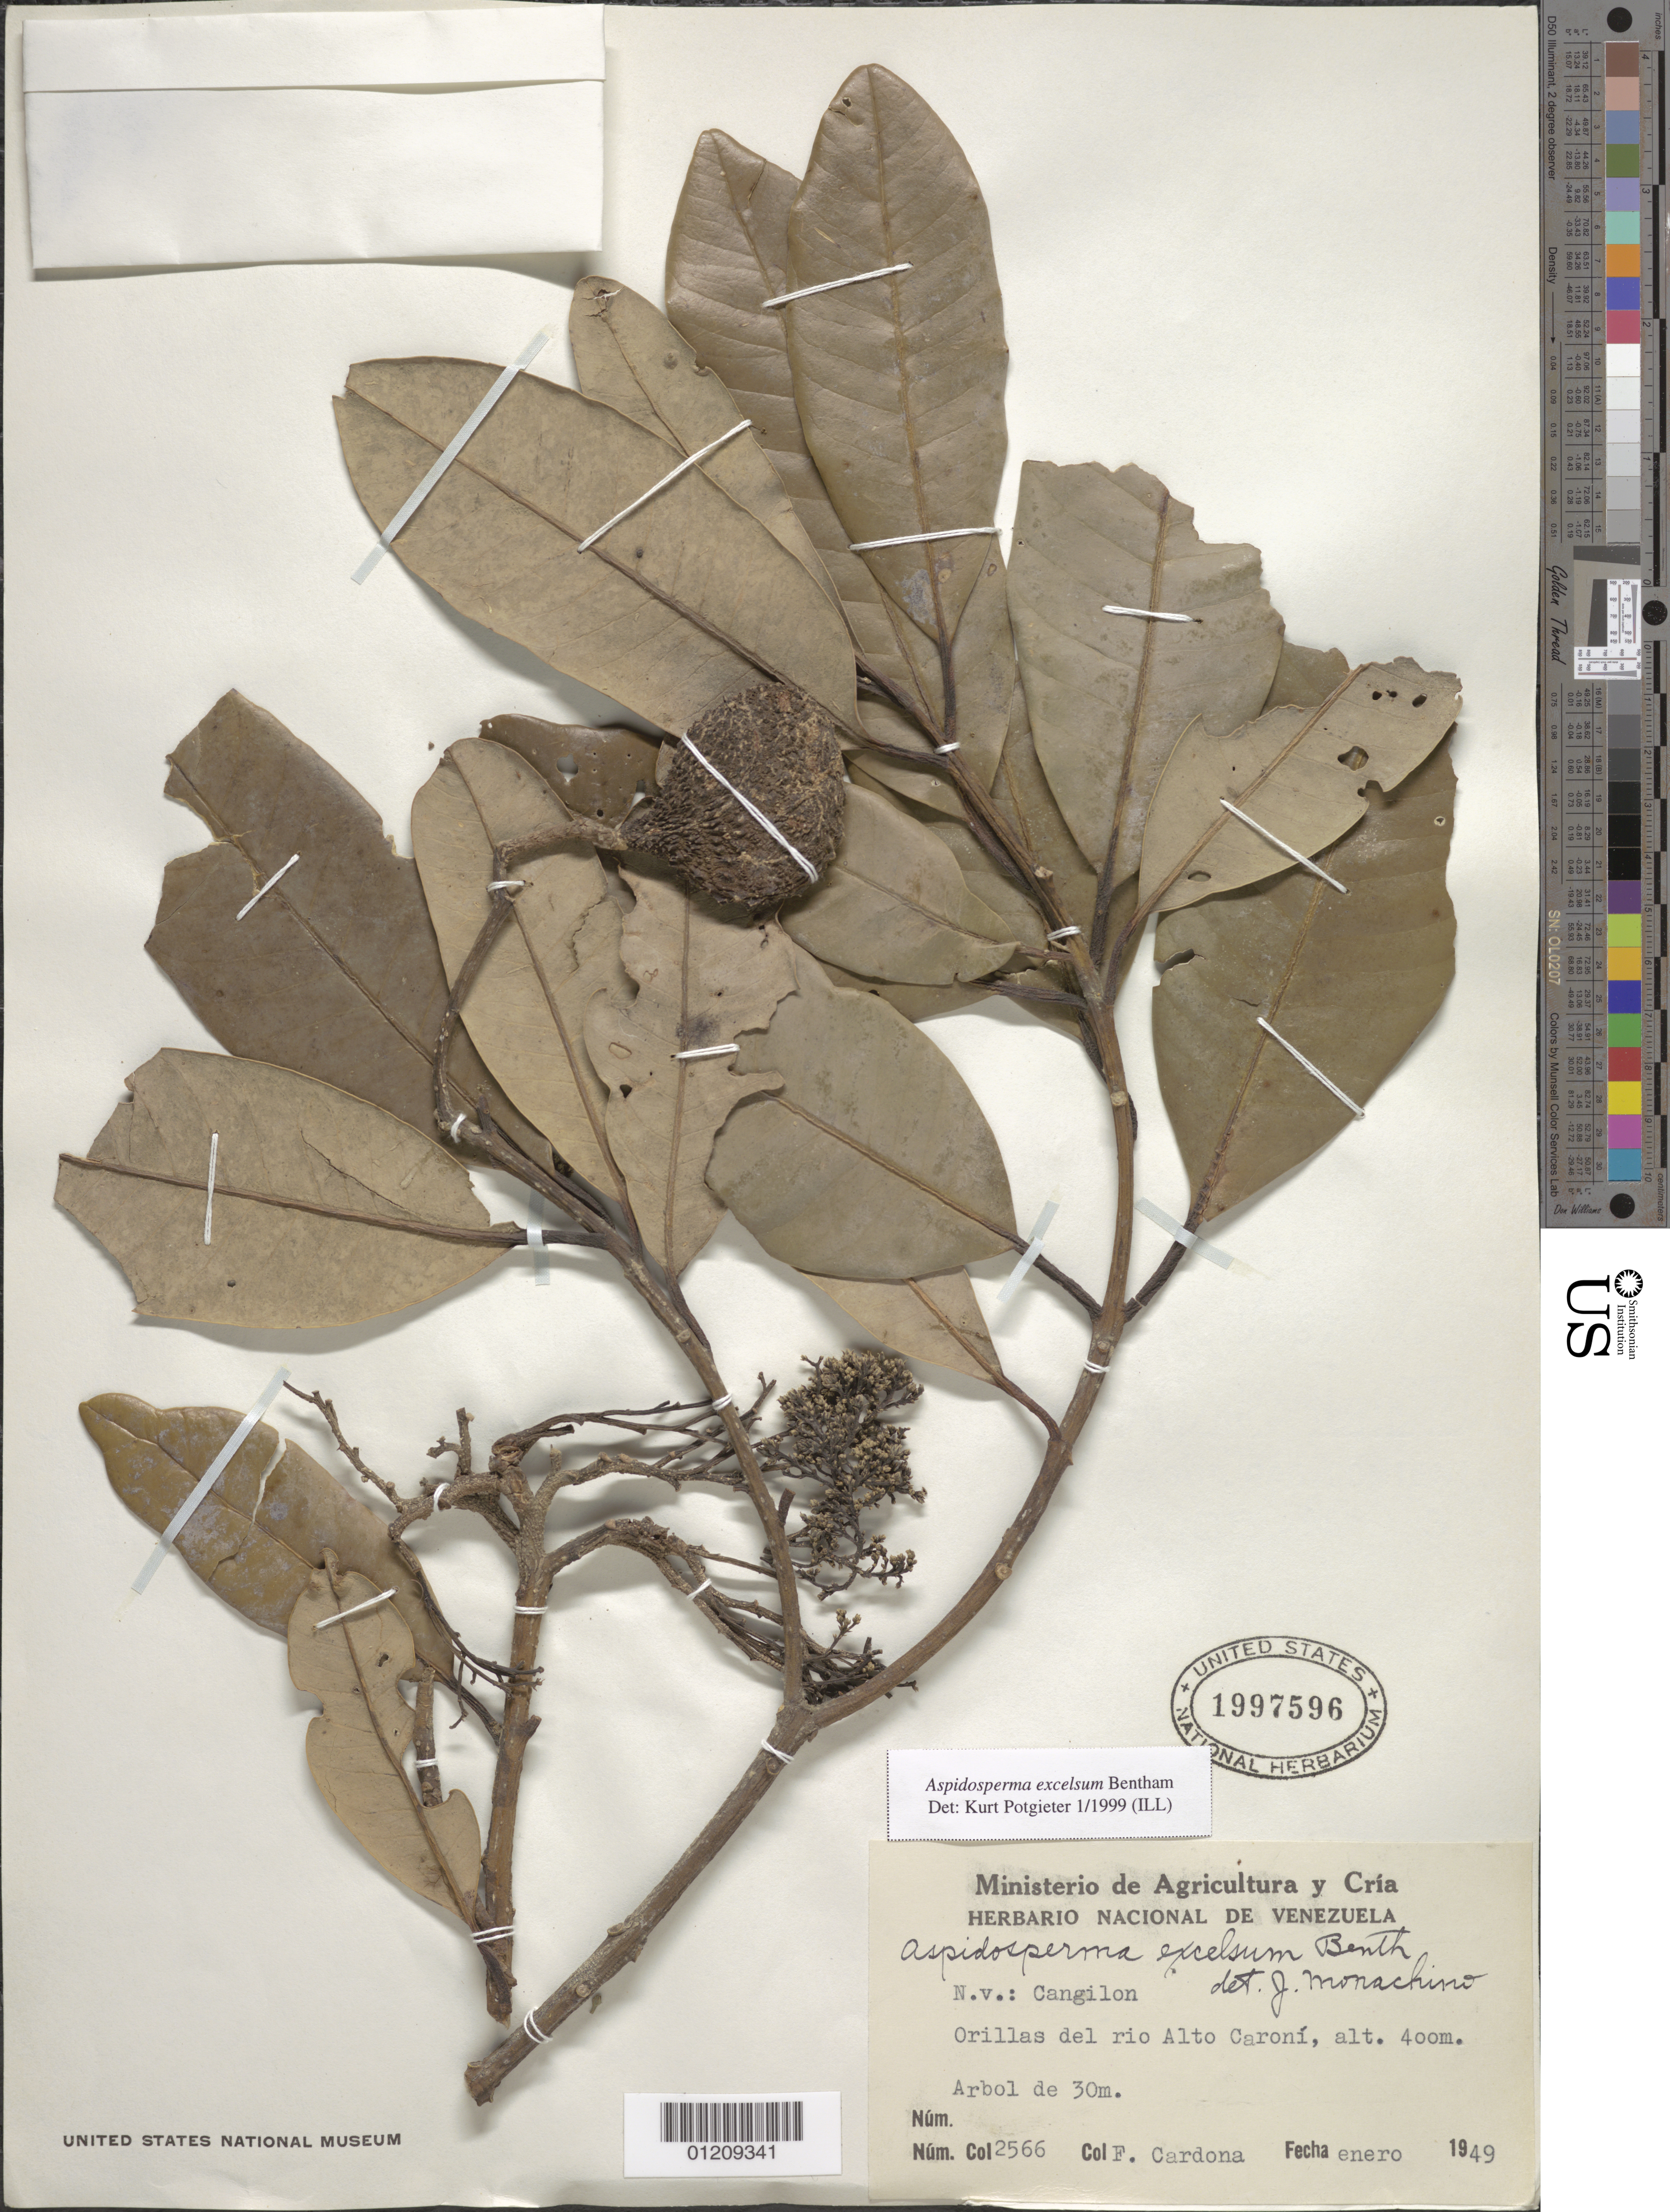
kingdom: Plantae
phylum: Tracheophyta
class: Magnoliopsida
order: Gentianales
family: Apocynaceae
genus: Aspidosperma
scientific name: Aspidosperma excelsum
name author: Benth.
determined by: Potgieter, K.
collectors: F. Cardona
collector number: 2566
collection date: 1949-01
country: Venezuela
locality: Alto Caroní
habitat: Orillas del rio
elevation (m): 400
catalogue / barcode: US 1997596